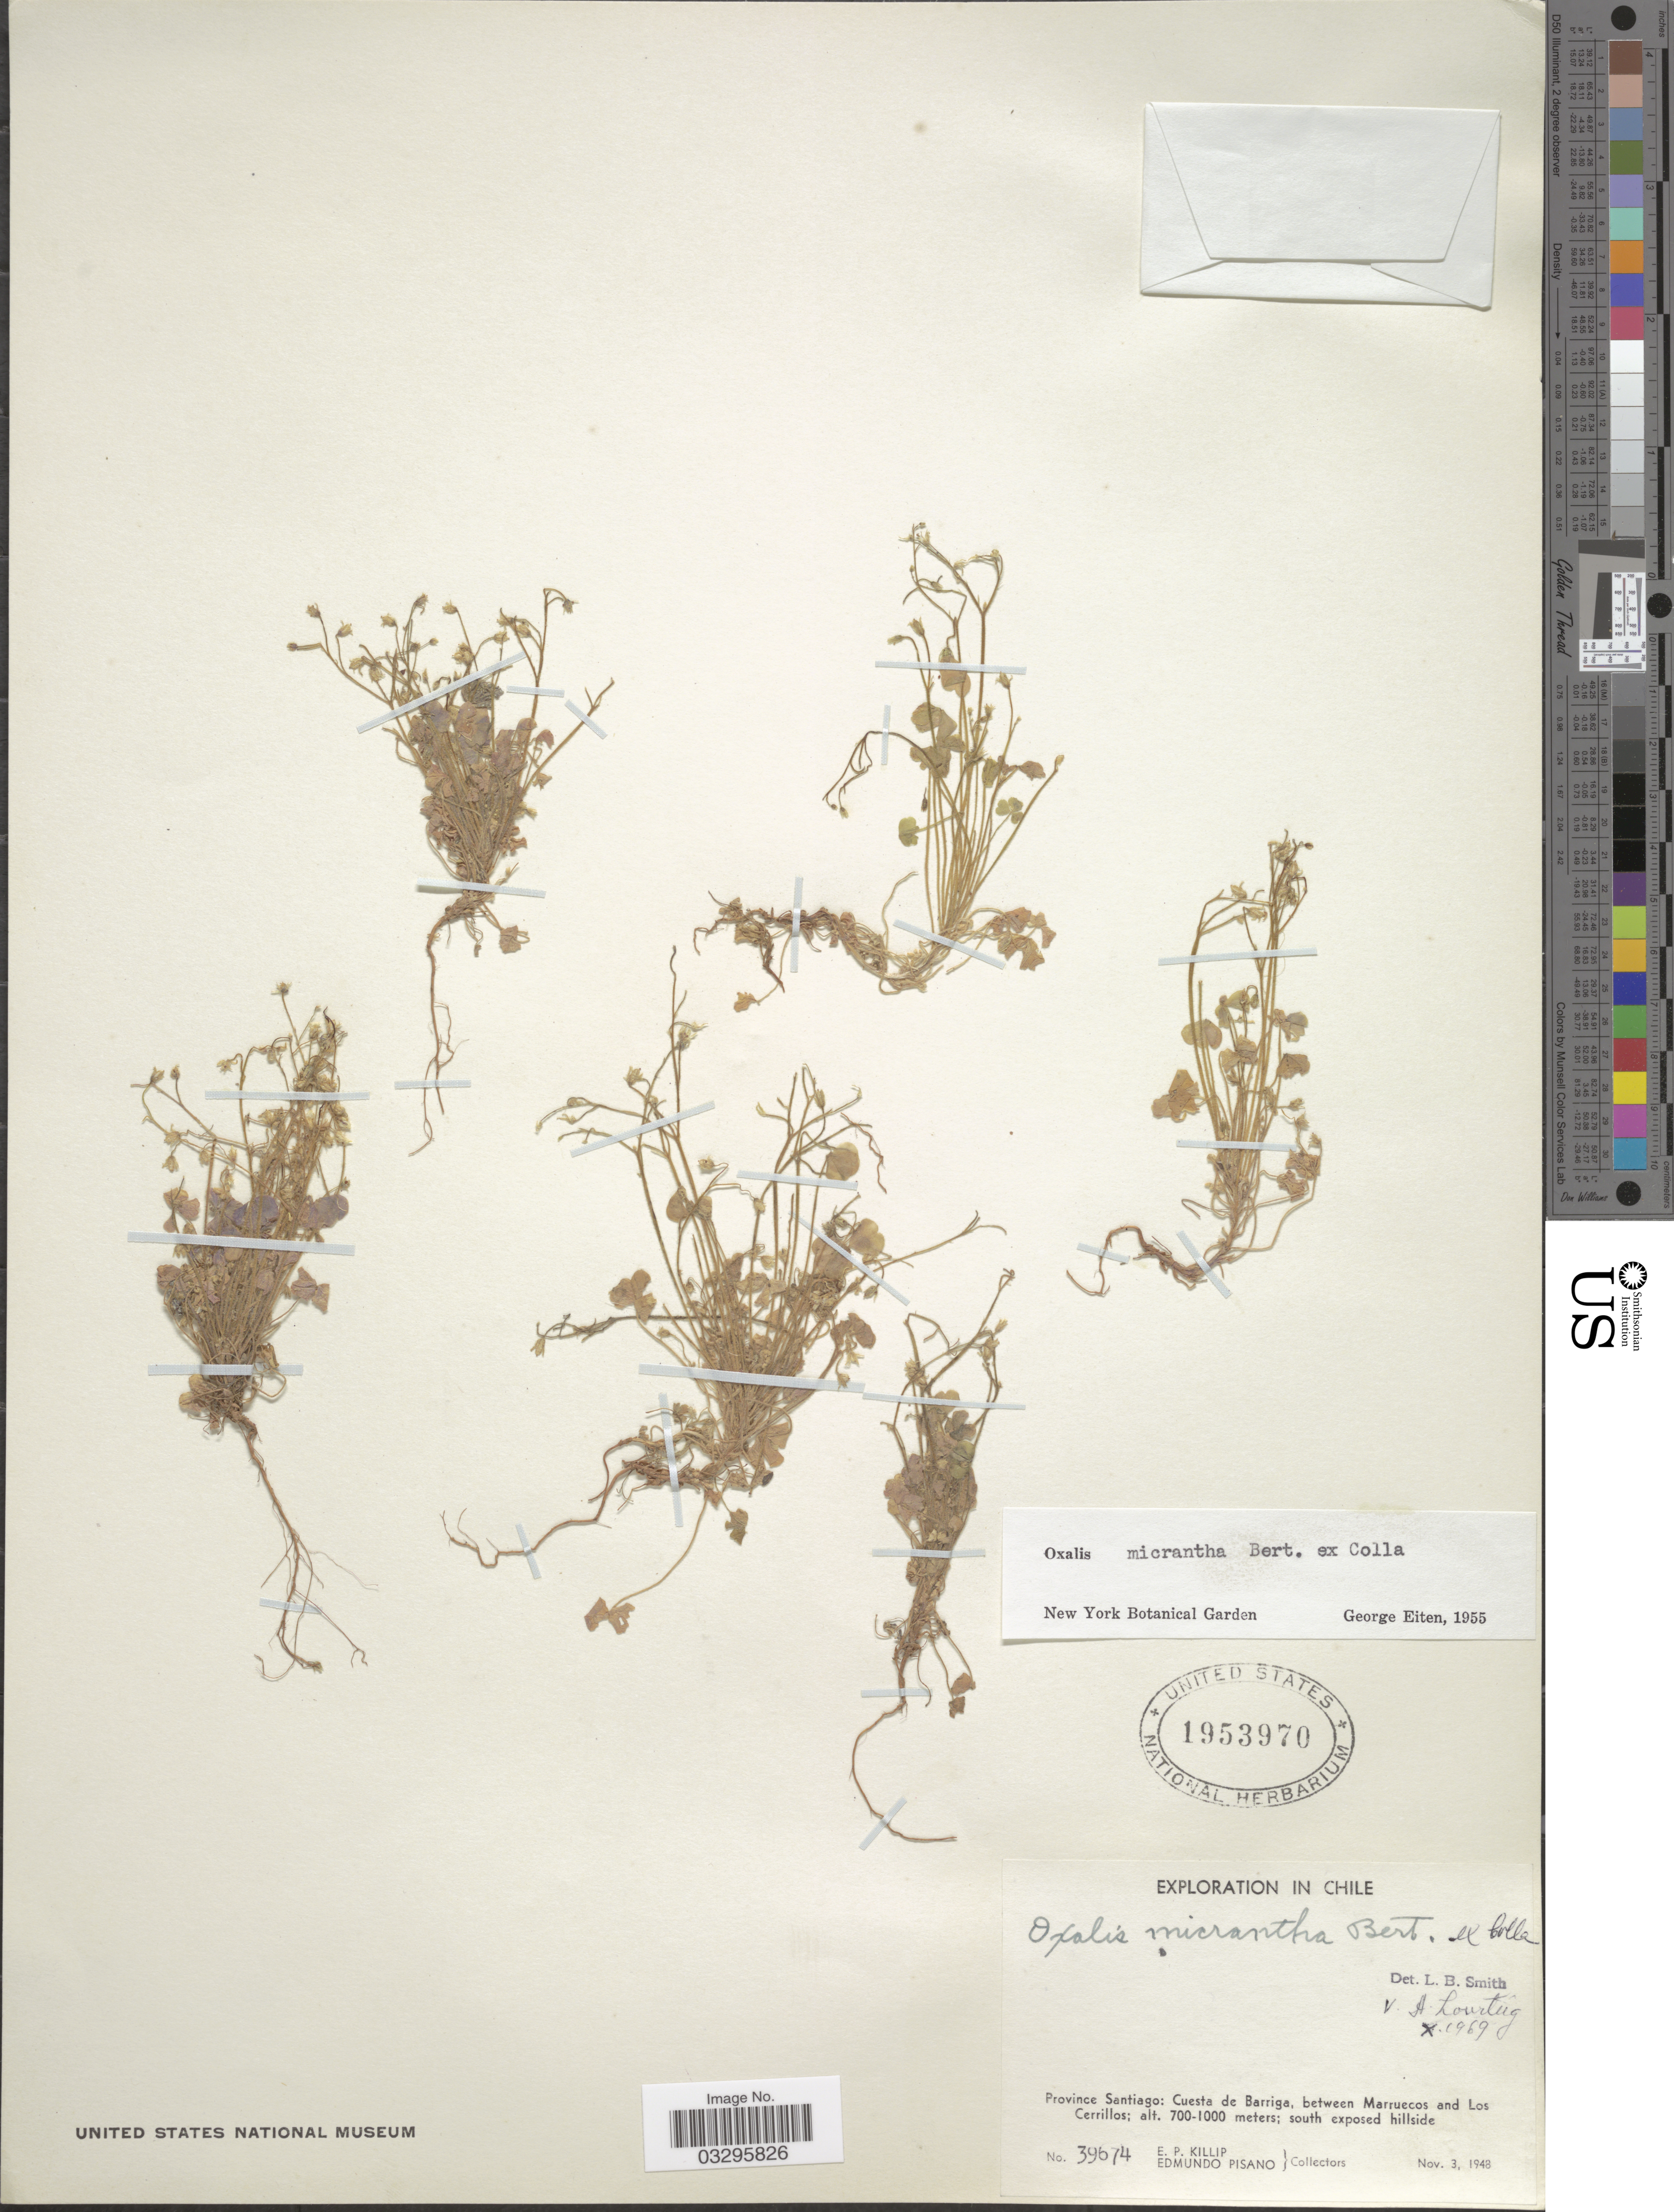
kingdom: Plantae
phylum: Tracheophyta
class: Magnoliopsida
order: Oxalidales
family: Oxalidaceae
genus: Oxalis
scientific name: Oxalis micrantha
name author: Bertero ex Savi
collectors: E. P. Killip & E. Pisano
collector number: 39674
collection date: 1948-11-03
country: Chile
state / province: Región Metropolitana (RM)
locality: Province Santiago: Cuesta de Barriga, between Marruecos and Los Cerrillo; south exposed hillside.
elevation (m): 700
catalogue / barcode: US 1953970